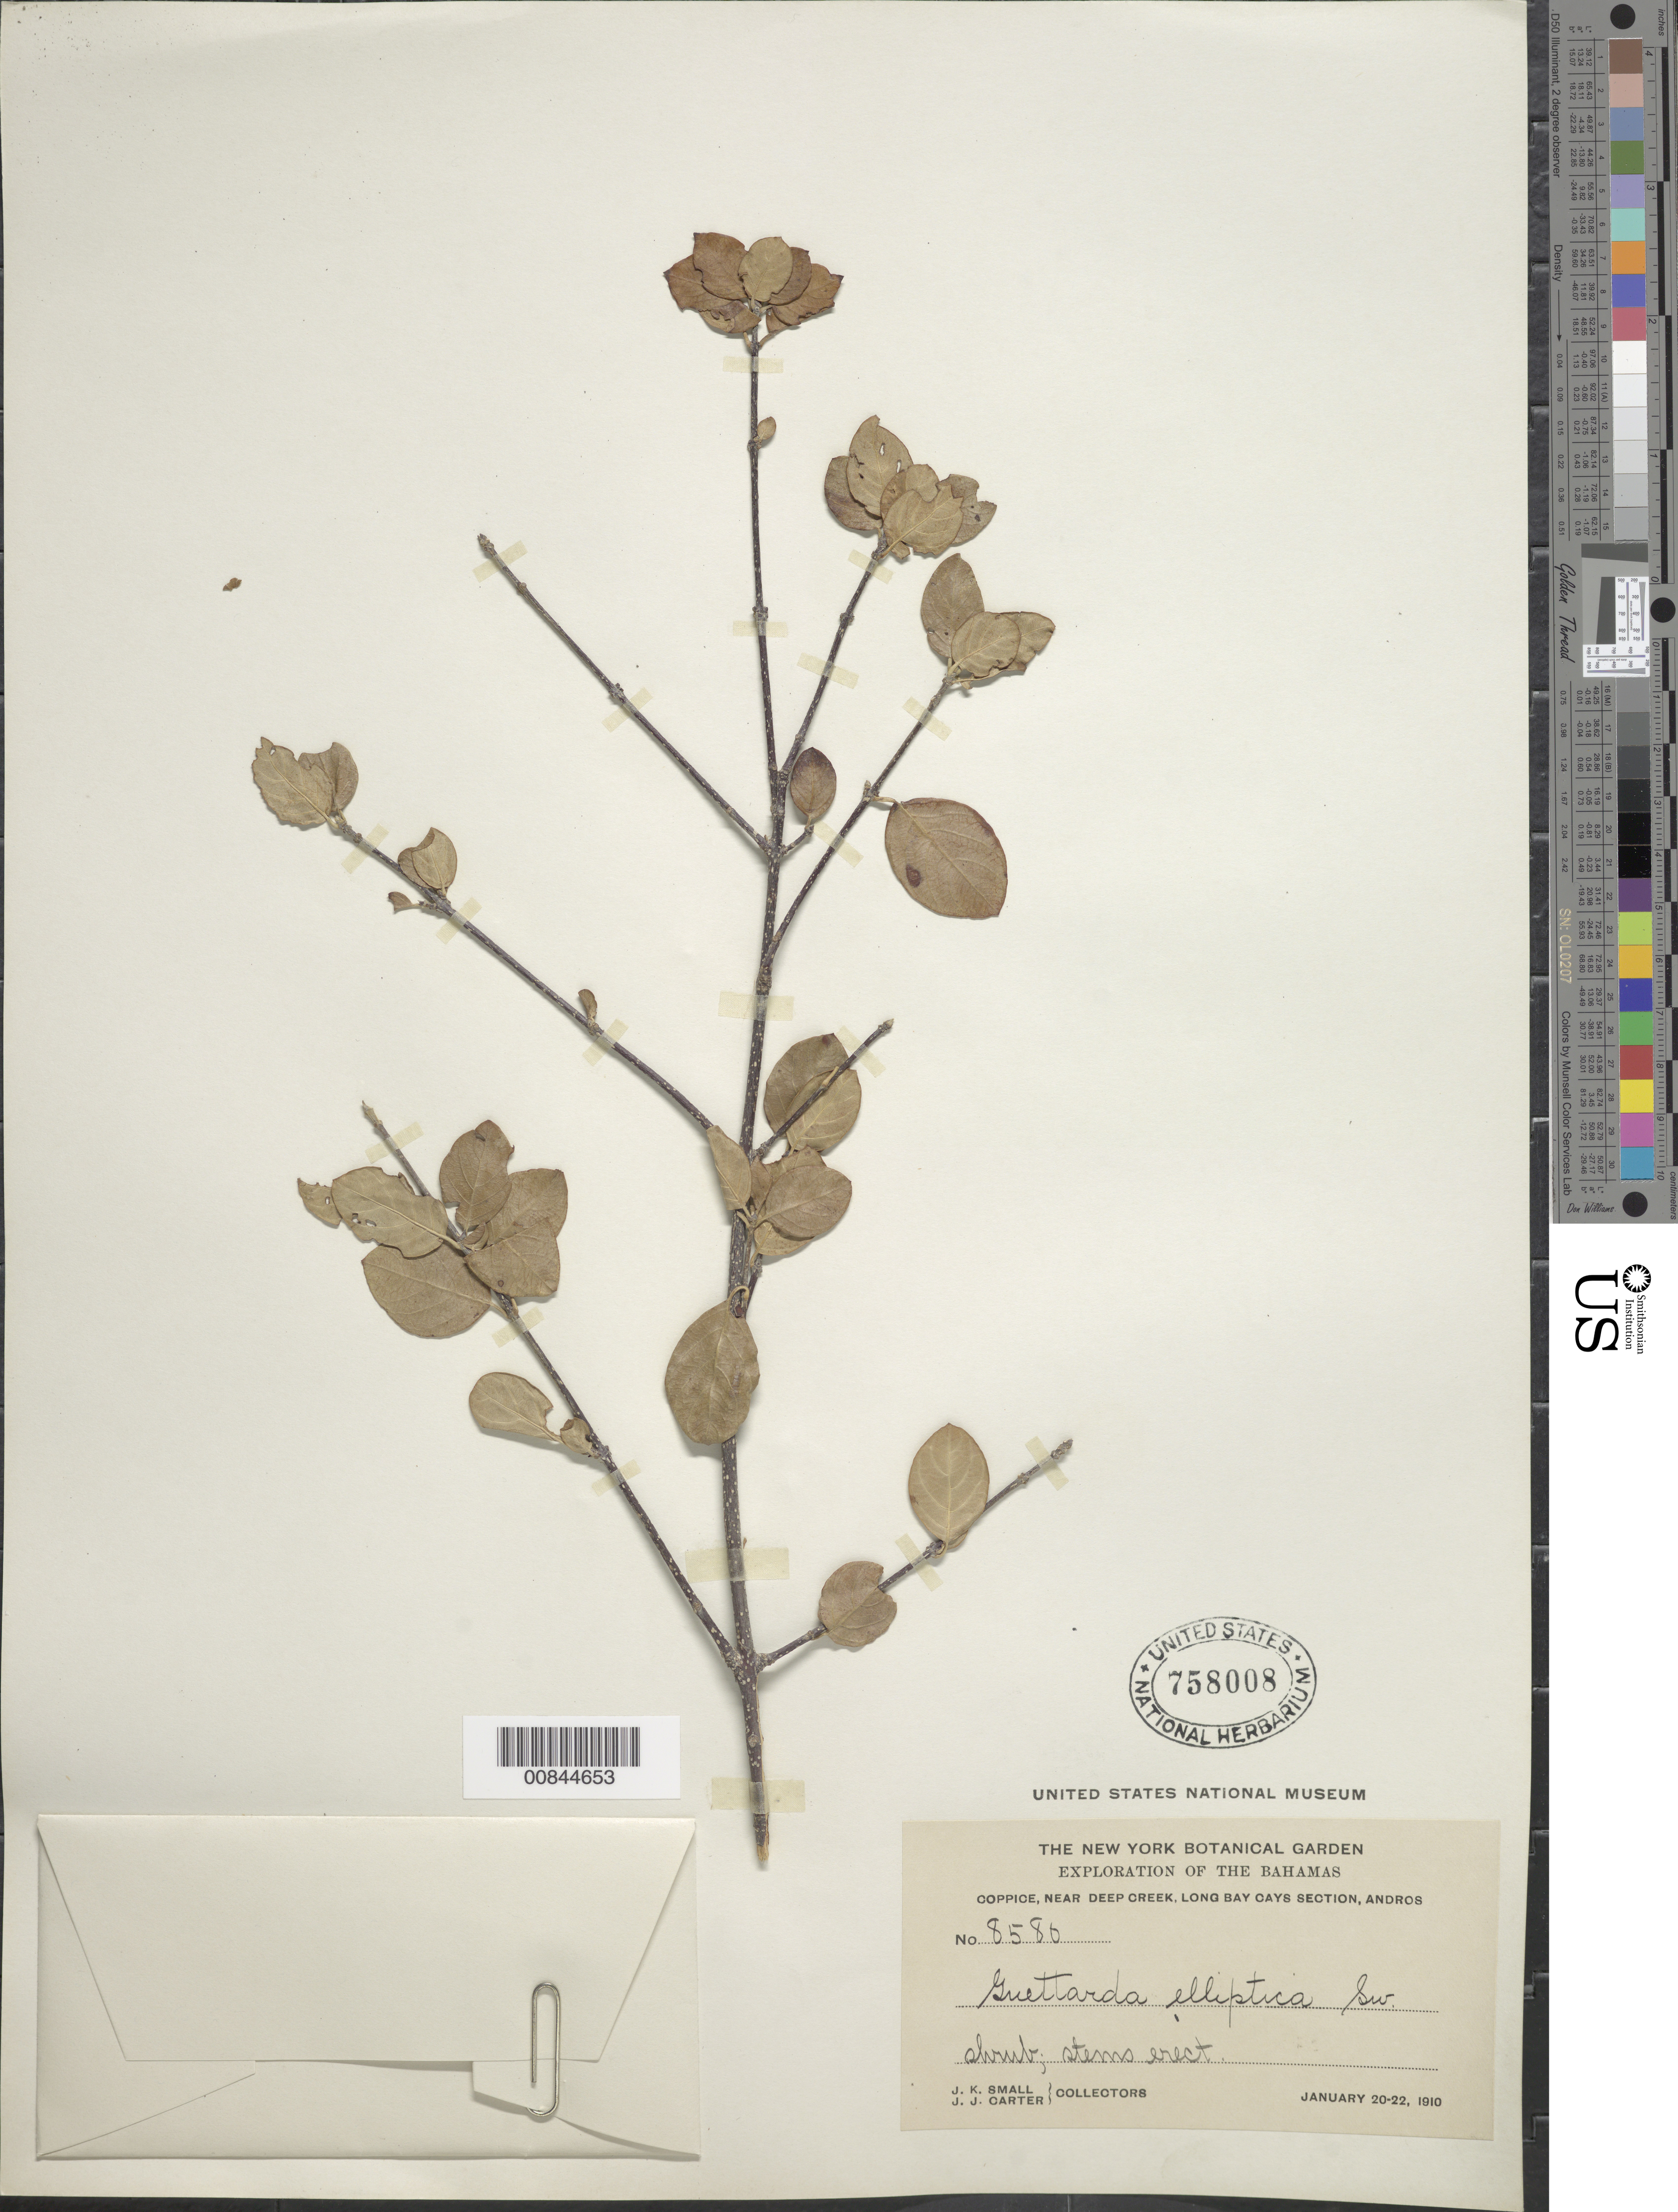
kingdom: Plantae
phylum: Tracheophyta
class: Magnoliopsida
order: Gentianales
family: Rubiaceae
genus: Guettarda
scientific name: Guettarda elliptica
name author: Sw.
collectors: J. K. Small & J. J. Carter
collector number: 8580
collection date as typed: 20 Jan 1910 to 22 Jan 1910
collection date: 1910-01-20/1910-01-22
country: Bahamas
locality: Near Deep Creek, Long Bay Cays Section. Andros Is.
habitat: Coppice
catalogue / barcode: US 758008